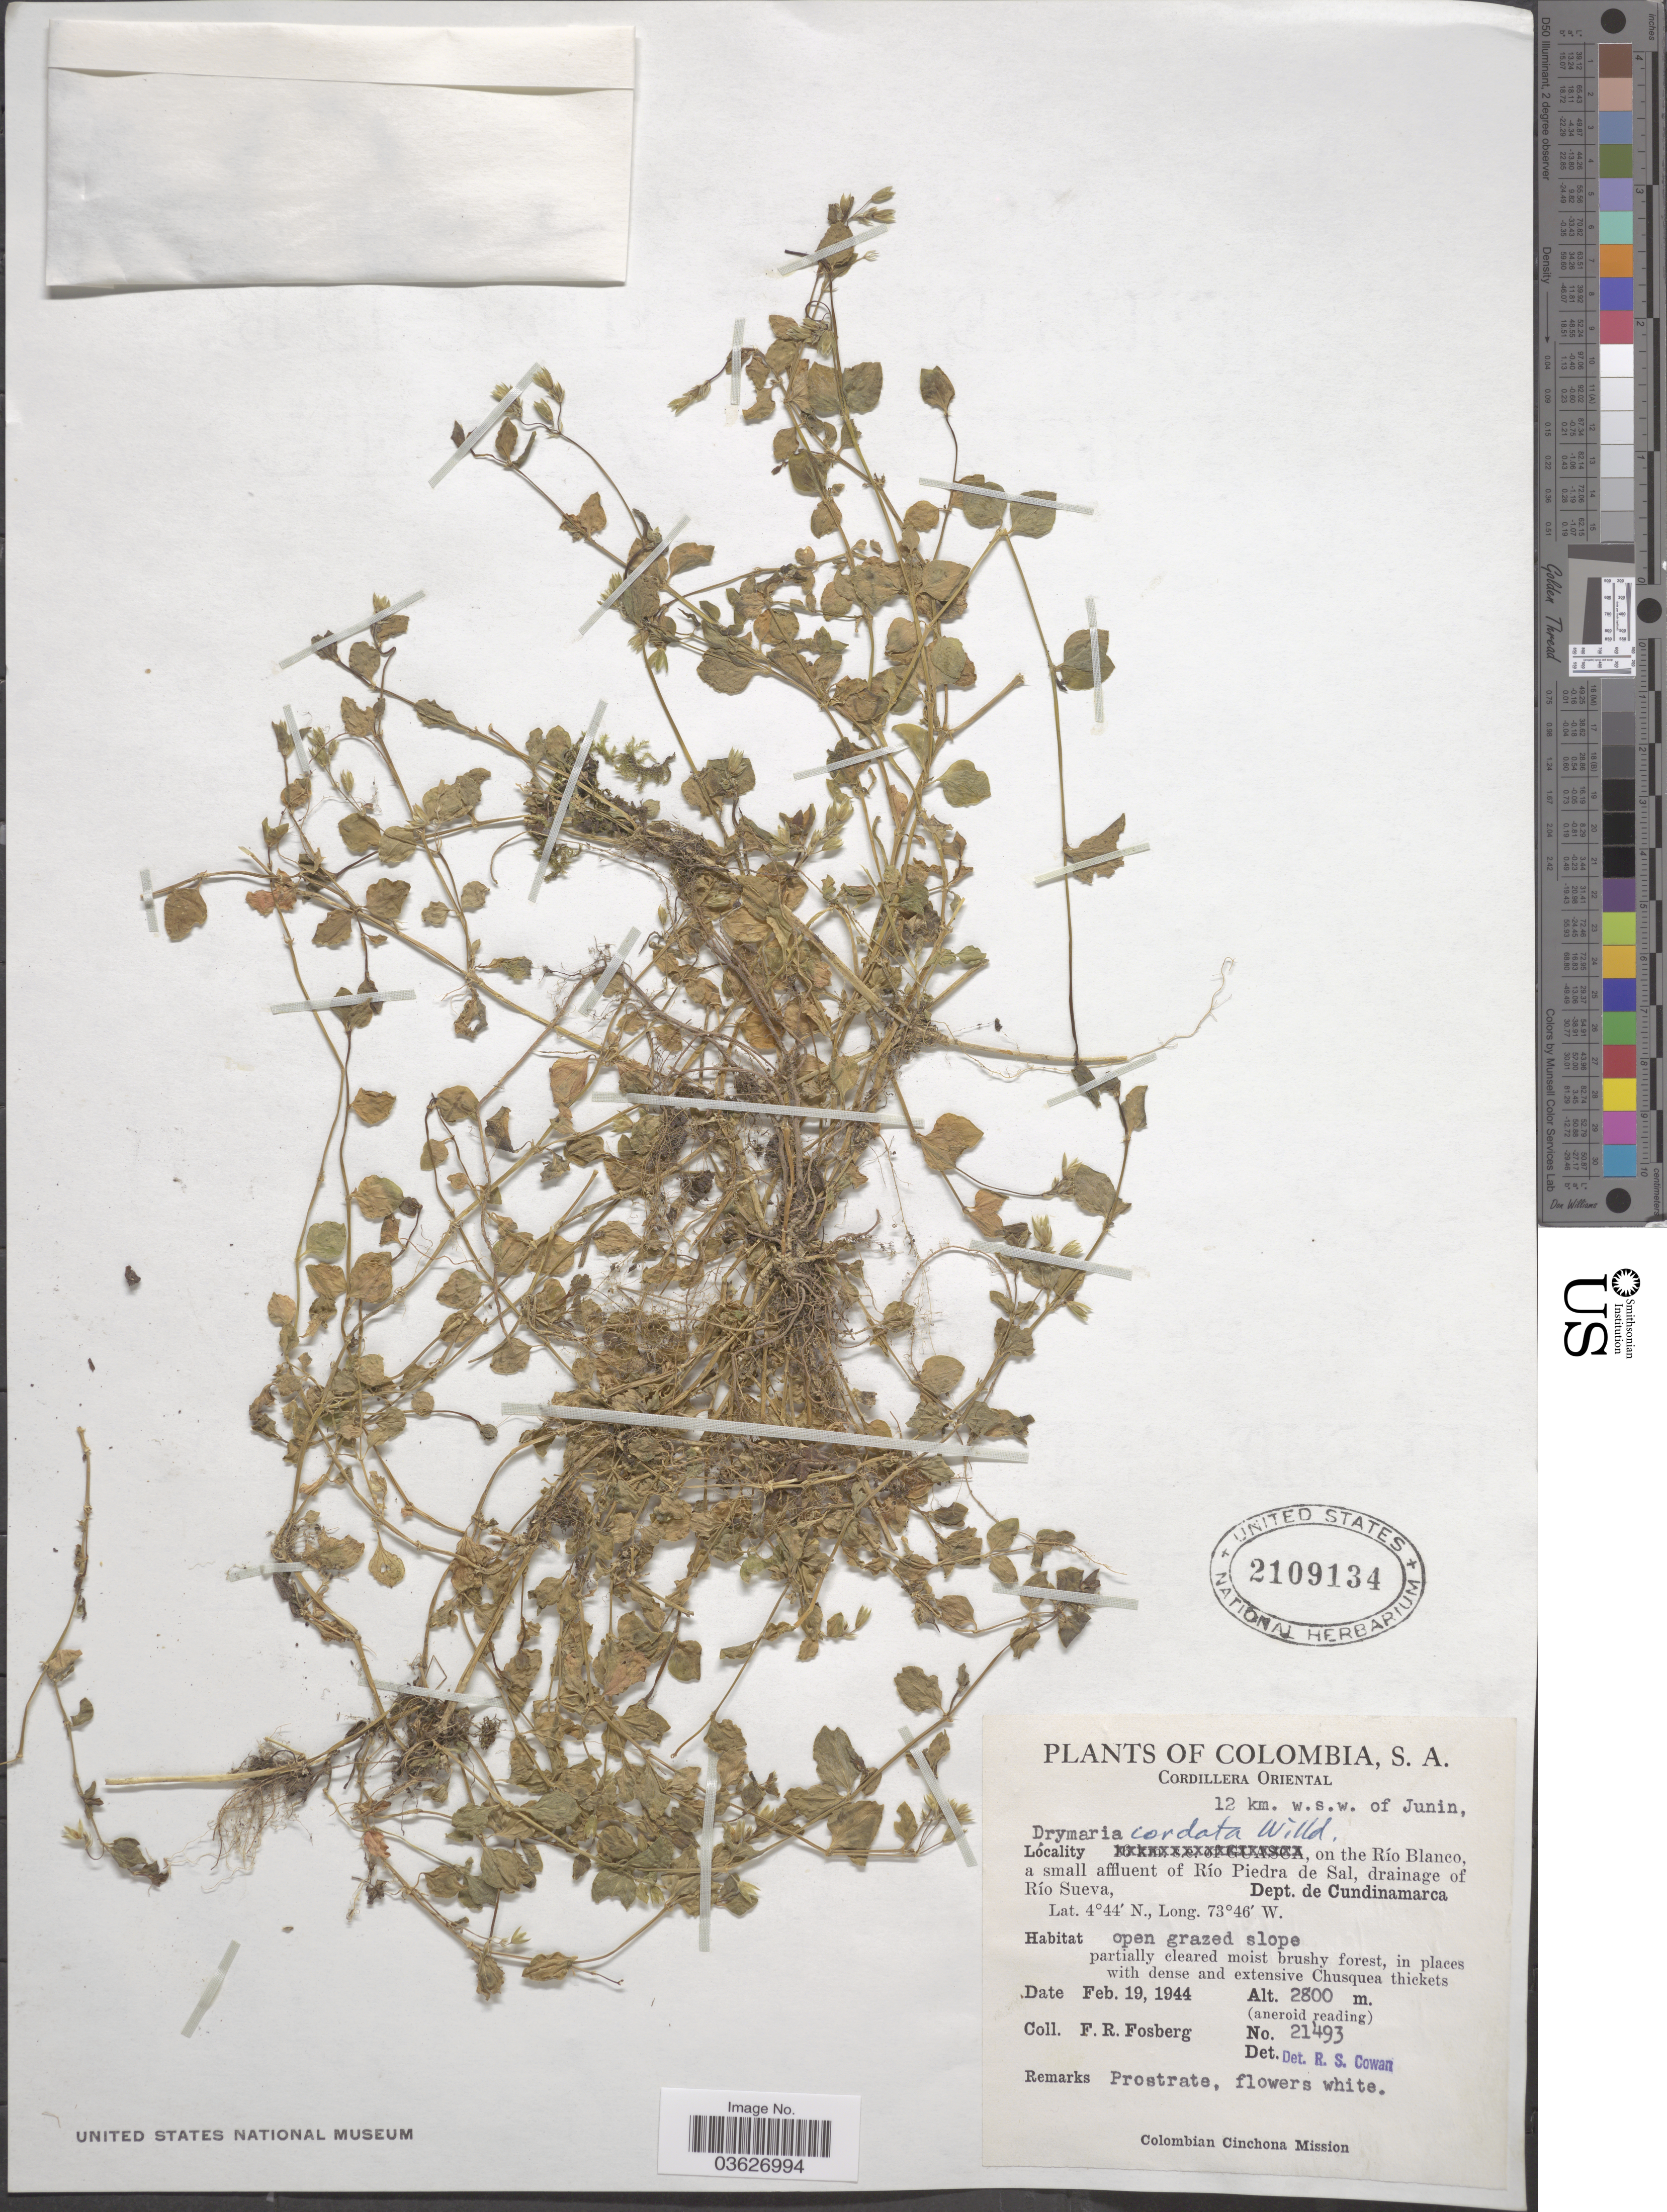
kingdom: Plantae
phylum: Tracheophyta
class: Magnoliopsida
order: Caryophyllales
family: Caryophyllaceae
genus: Drymaria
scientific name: Drymaria cordata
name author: (L.) Willd. ex Schult.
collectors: F. R. Fosberg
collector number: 21493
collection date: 1944-02-19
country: Colombia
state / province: Cundinamarca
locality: Cordillera Oriental. 12 km. w.s.w. of Junin, on the Río Blanco, a small affluent of Río Piedra de Sal, drainage of Río Sueva, Dept. de Cundinamarca.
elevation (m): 2800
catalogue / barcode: US 2109134